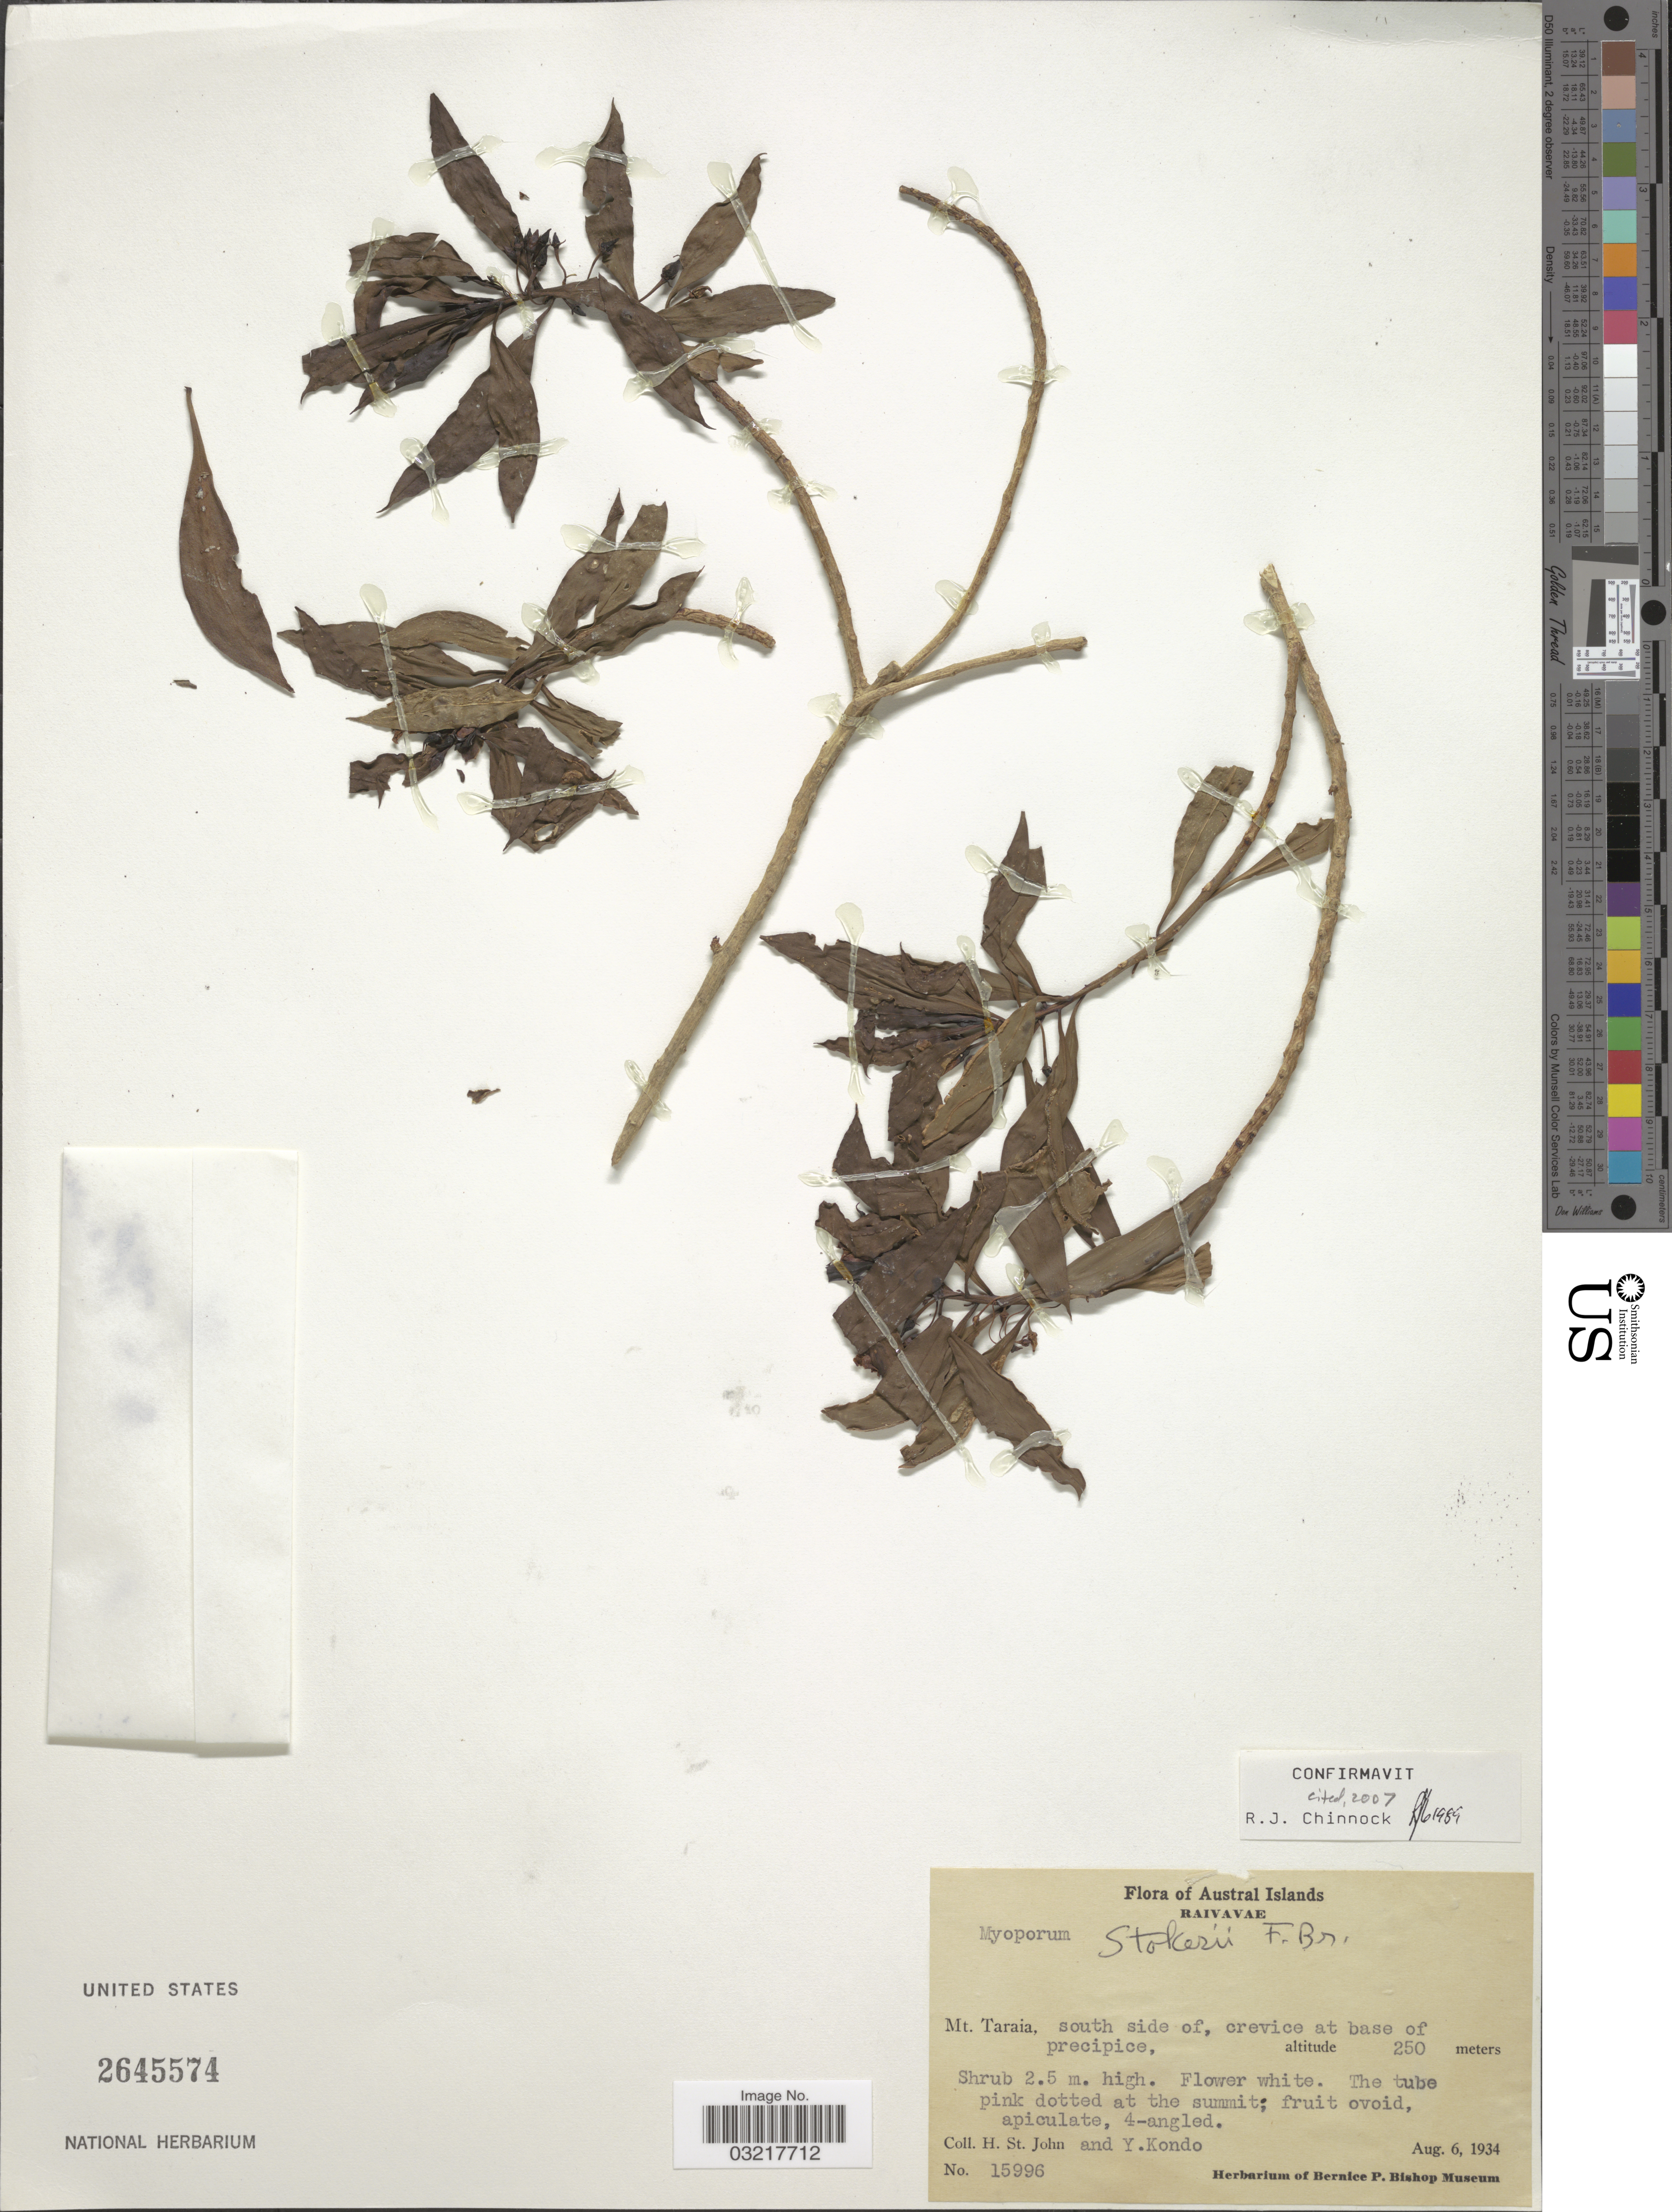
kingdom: Plantae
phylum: Tracheophyta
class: Magnoliopsida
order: Lamiales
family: Scrophulariaceae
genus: Myoporum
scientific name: Myoporum stokesii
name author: F. Br.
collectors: H. St. John & Y. Kondo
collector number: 15996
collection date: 1934-08-06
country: French Polynesia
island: Raivavae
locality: Austral Islands. Raivavae. Mt. Taraia, south side of, crevice at base of precipice.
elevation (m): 250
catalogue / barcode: US 2645574